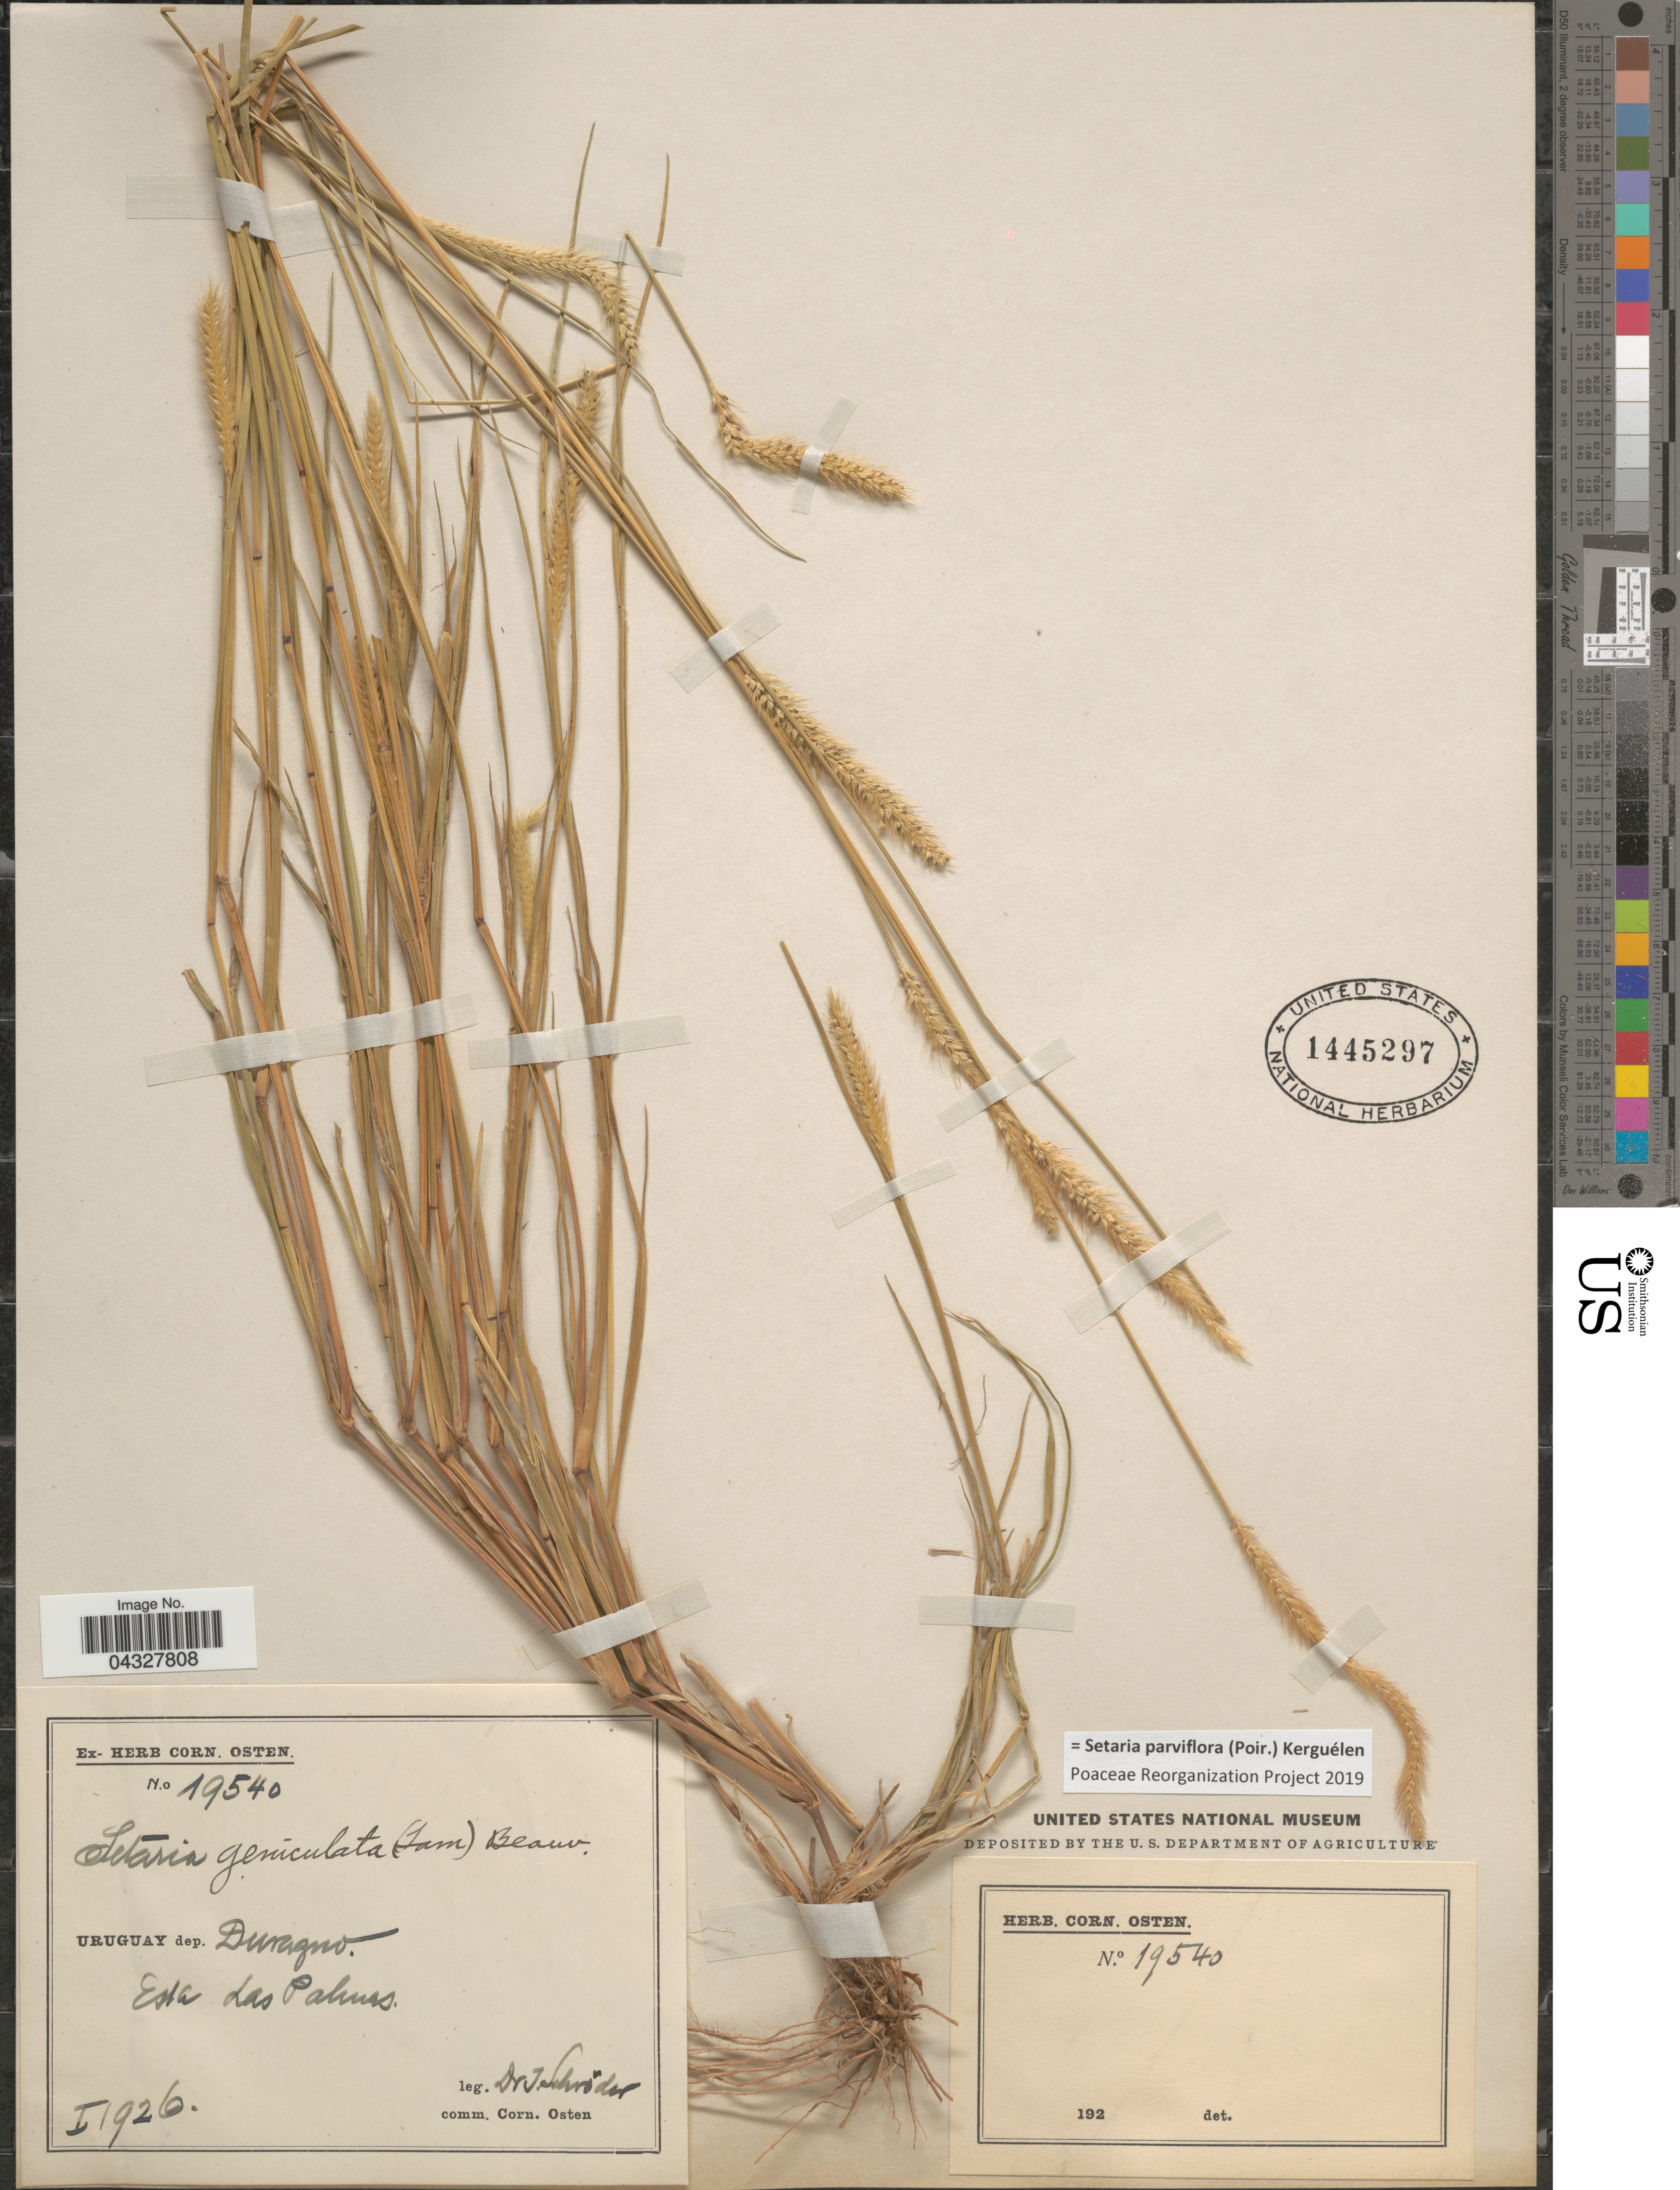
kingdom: Plantae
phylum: Tracheophyta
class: Liliopsida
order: Poales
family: Poaceae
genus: Setaria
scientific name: Setaria parviflora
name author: (Poir.) Kerguélen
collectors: J. Schröder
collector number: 19540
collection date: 1926-01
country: Uruguay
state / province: Durazno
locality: Dep. Durazno. Esta Las Palmas.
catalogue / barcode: US 1445297